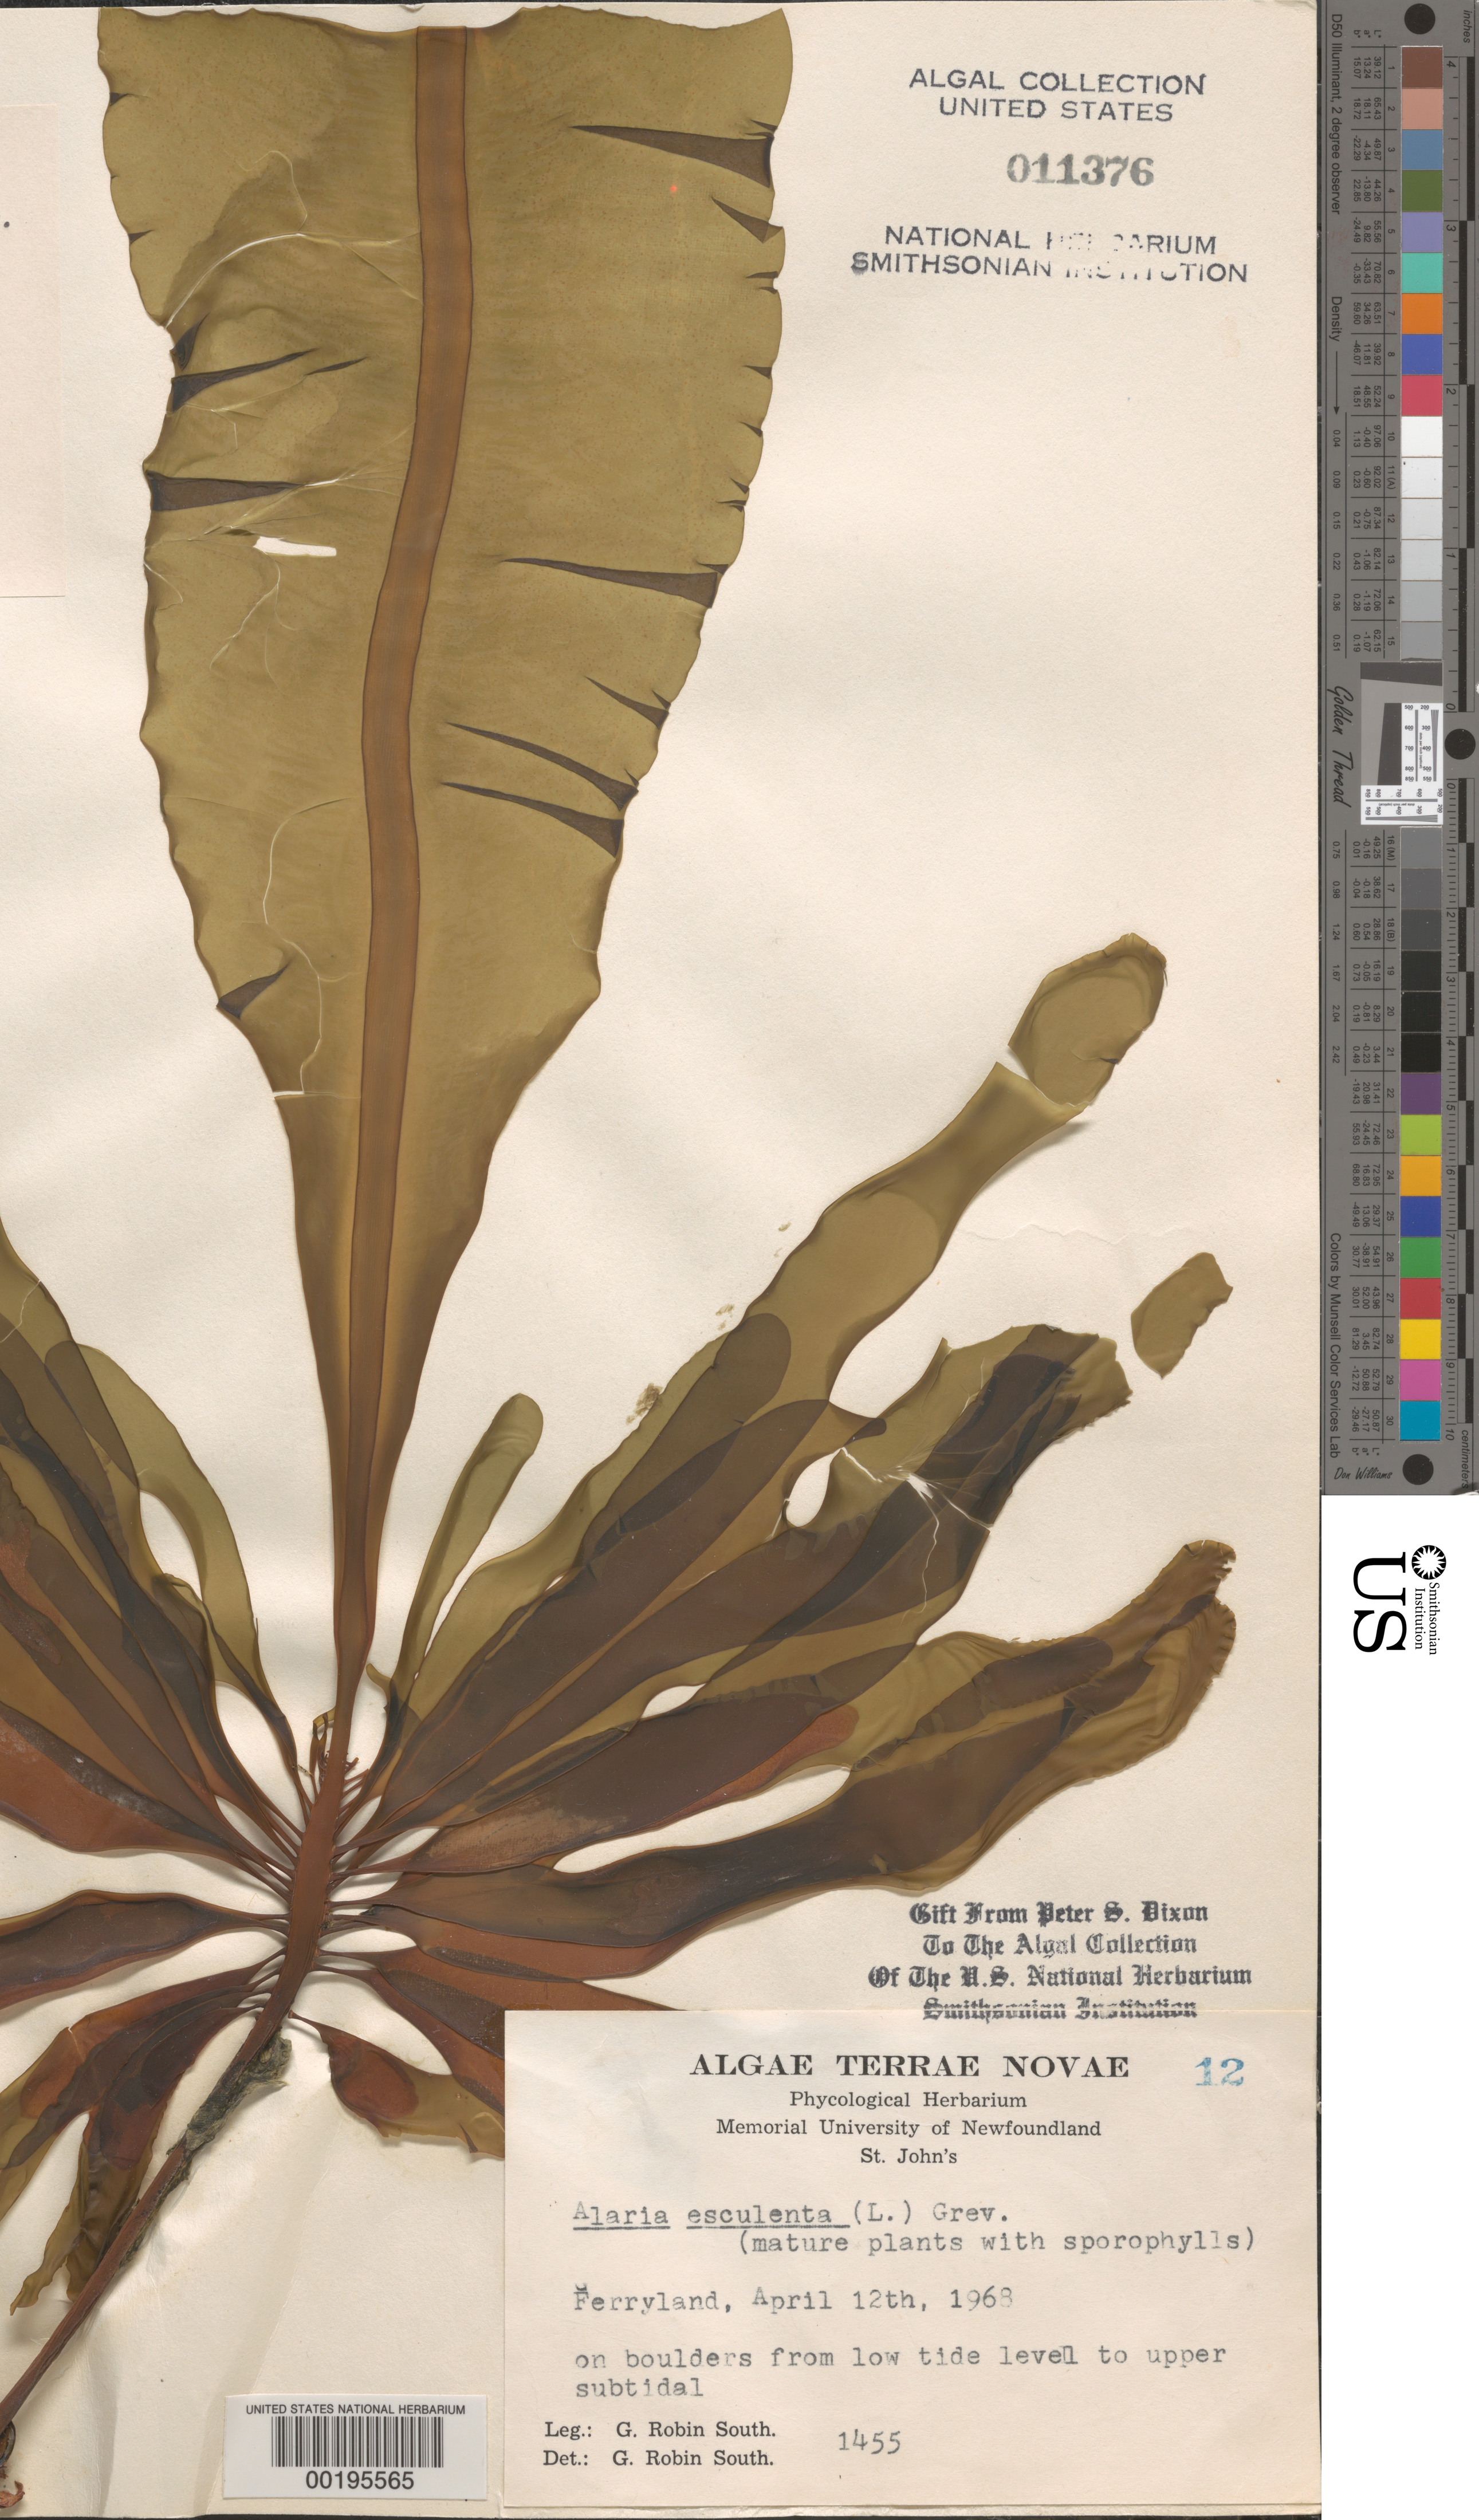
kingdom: Chromista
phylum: Ochrophyta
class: Phaeophyceae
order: Laminariales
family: Alariaceae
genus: Alaria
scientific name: Alaria esculenta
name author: (L.) Greville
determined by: South, G. R.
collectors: G. R. South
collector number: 1455 & PSD 3335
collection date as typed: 12 Apr 1968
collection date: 1968-04-12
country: Canada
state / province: Newfoundland and Labrador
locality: Ferryland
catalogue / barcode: US 11376